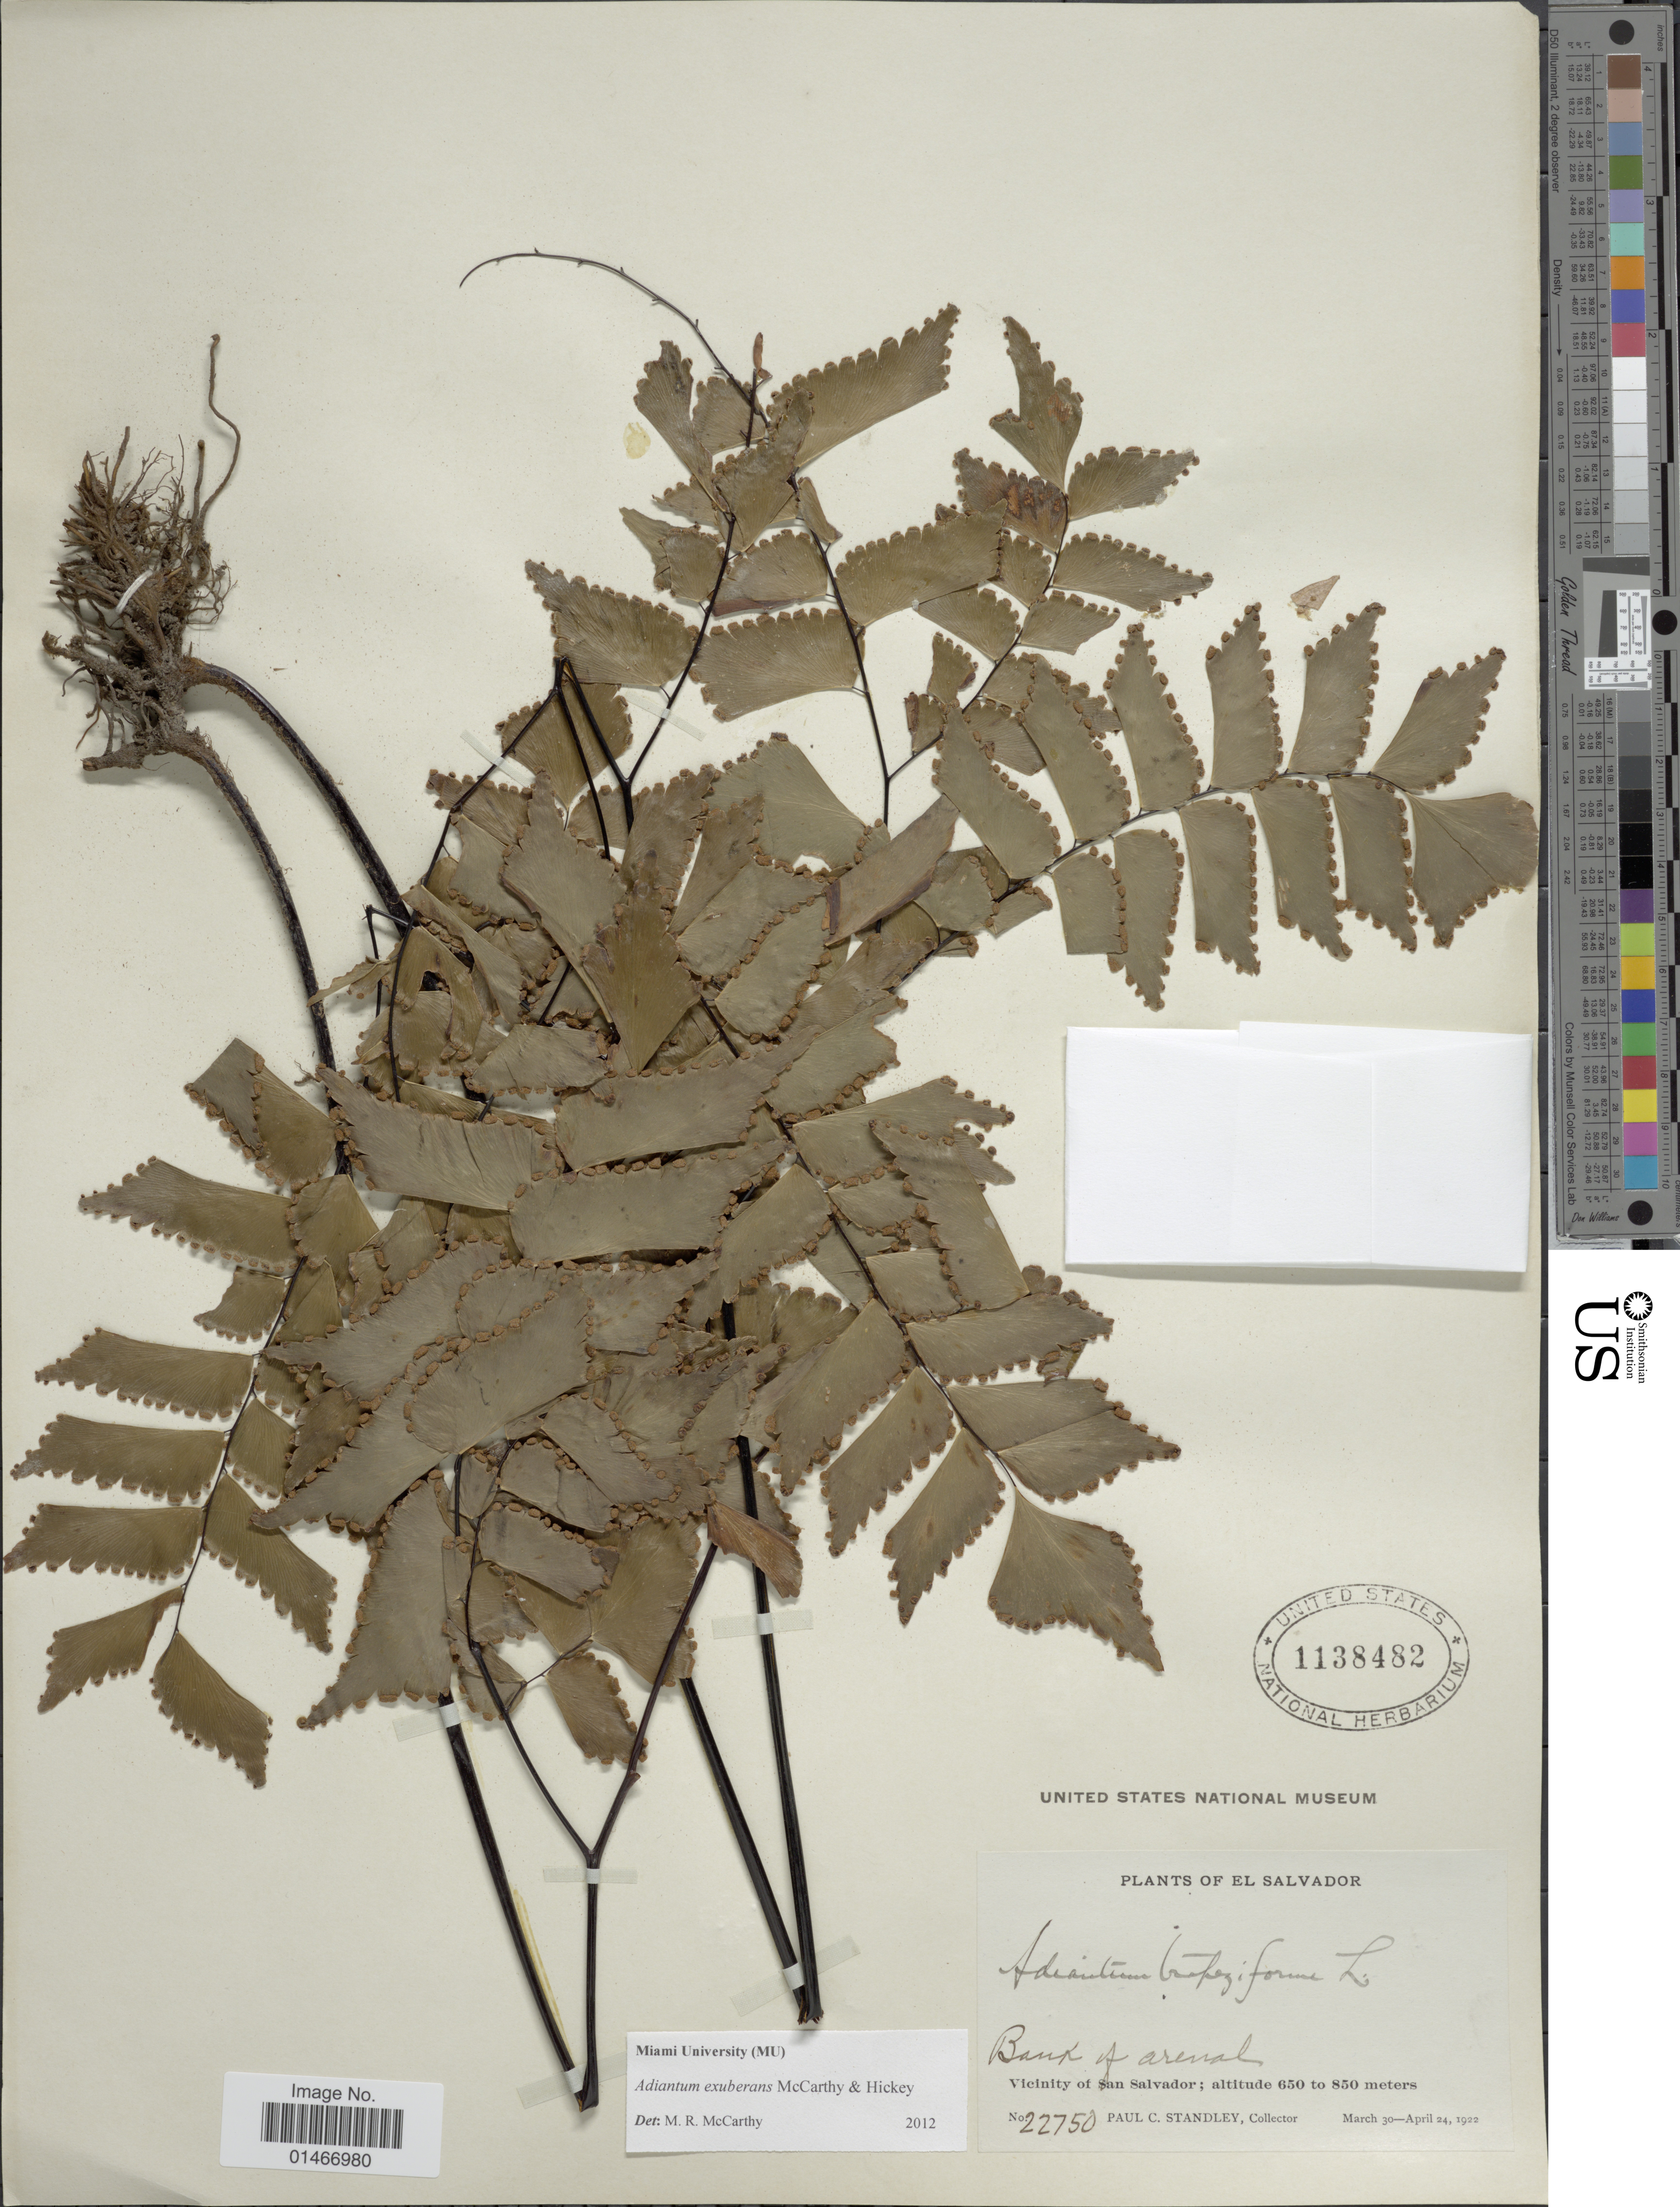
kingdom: Plantae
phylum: Tracheophyta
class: Polypodiopsida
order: Polypodiales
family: Pteridaceae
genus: Adiantum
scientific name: Adiantum exuberans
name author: M.R. McCarthy & Hickey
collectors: P. C. Standley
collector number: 22750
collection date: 1922-03-30/1922-04-24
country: El Salvador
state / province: San Salvador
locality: Bank of arenal. Vicinity of San Salvador.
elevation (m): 650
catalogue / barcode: US 1138482